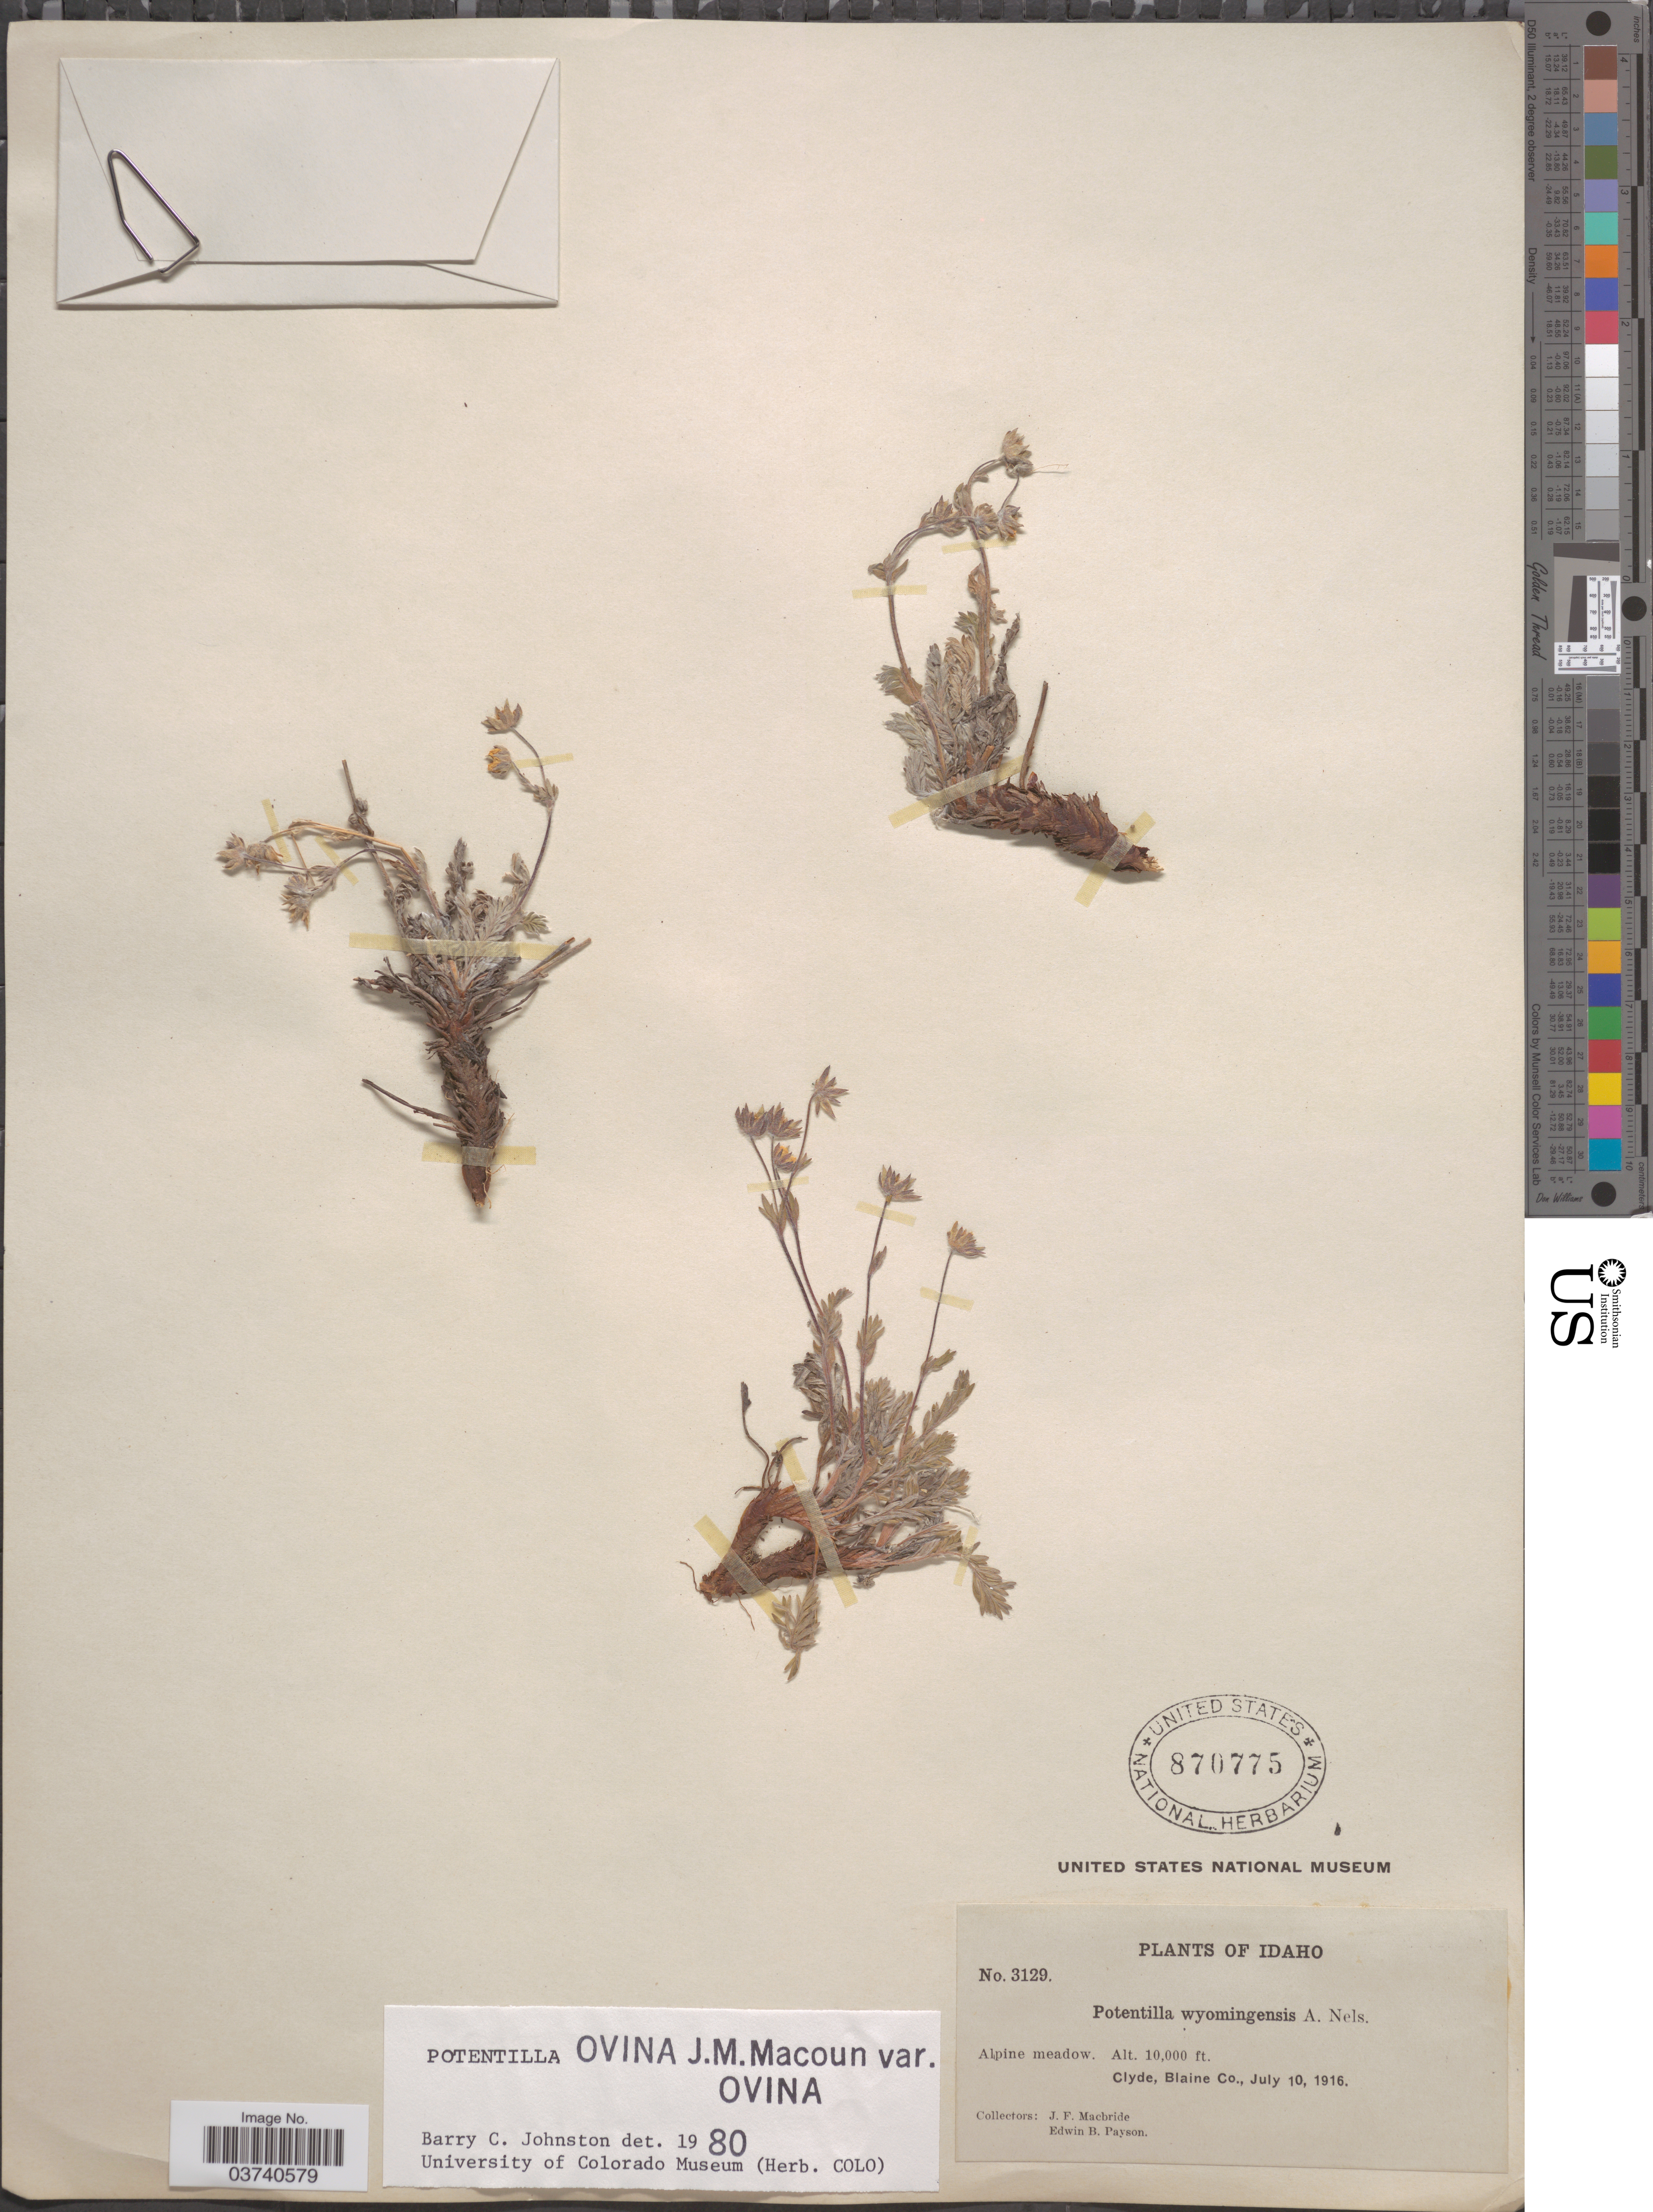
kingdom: Plantae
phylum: Tracheophyta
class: Magnoliopsida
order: Rosales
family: Rosaceae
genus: Potentilla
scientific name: Potentilla ovina var. ovina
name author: Macoun ex J.M. Macoun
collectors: J. F. Macbride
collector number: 3129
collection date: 1916-07-10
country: United States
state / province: Idaho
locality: Clyde, Blaine Co.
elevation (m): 3048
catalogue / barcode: US 870775